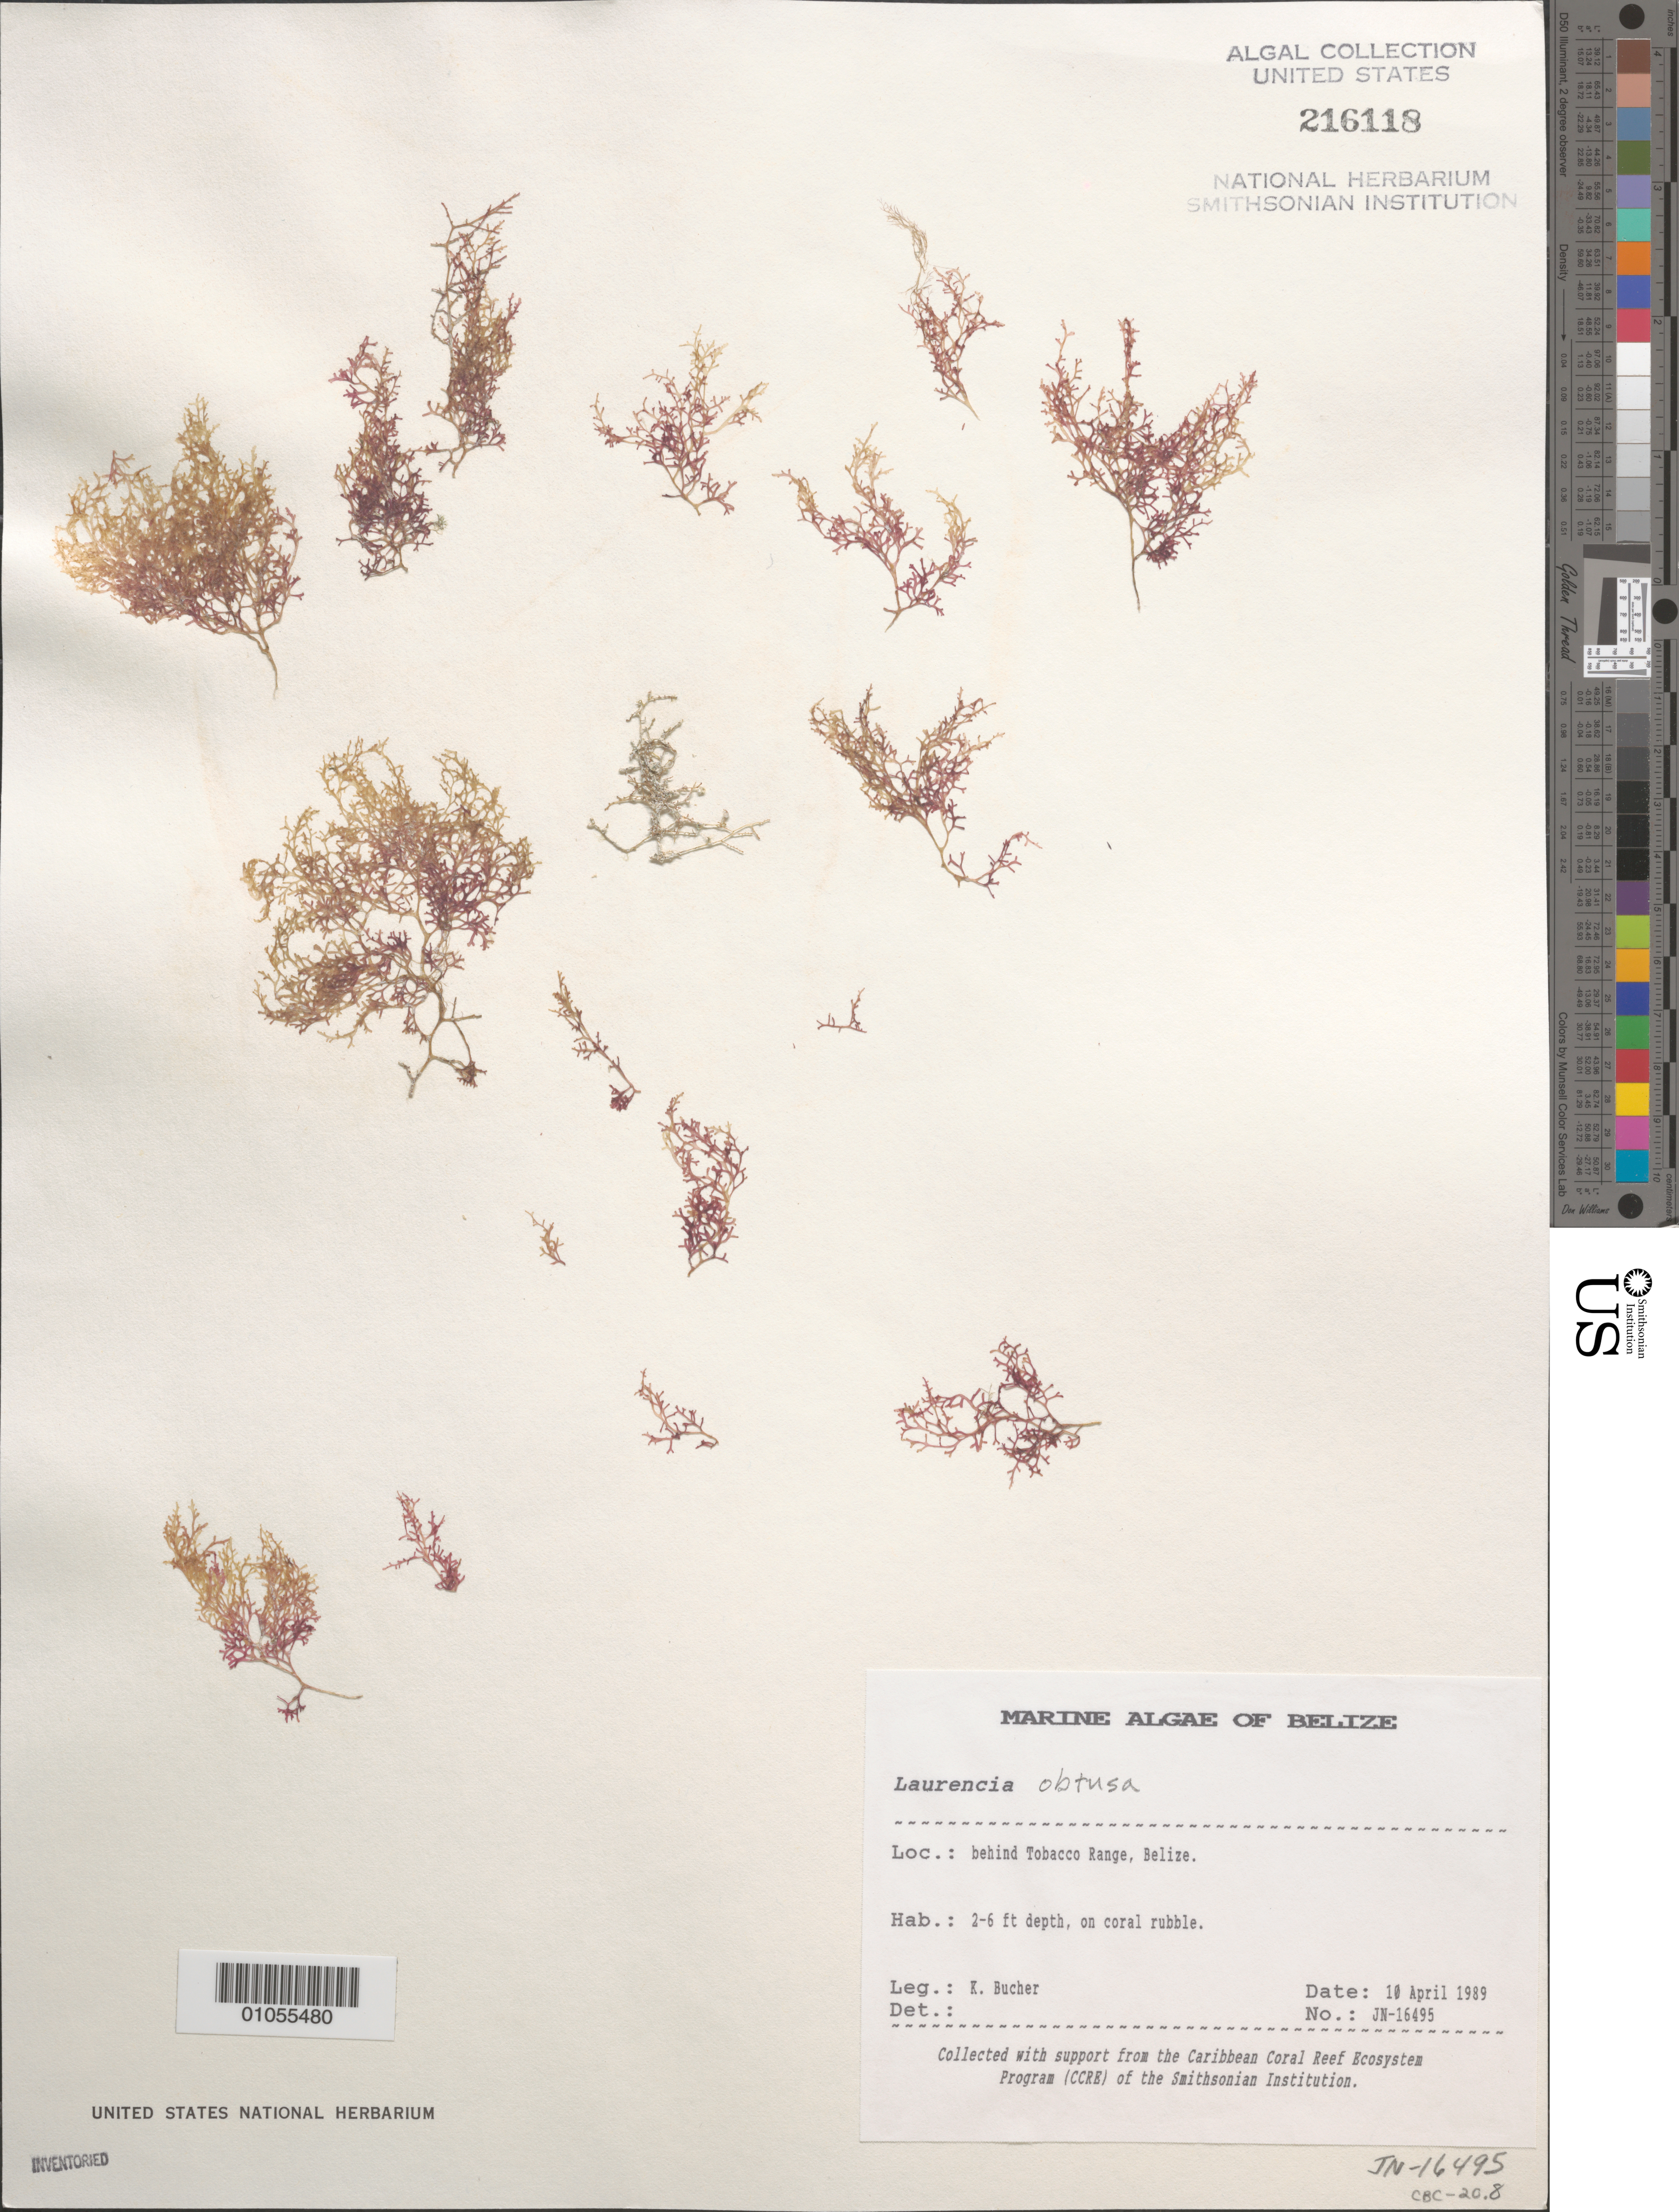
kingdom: Plantae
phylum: Rhodophyta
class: Florideophyceae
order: Ceramiales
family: Rhodomelaceae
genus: Laurencia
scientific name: Laurencia obtusa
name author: (Huds.) J.V.Lamouroux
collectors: K. E. Bucher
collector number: JN-16495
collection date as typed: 10 Apr 1989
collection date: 1989-04-10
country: Belize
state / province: Stann Creek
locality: Behind Tobacco Range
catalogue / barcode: US 216118